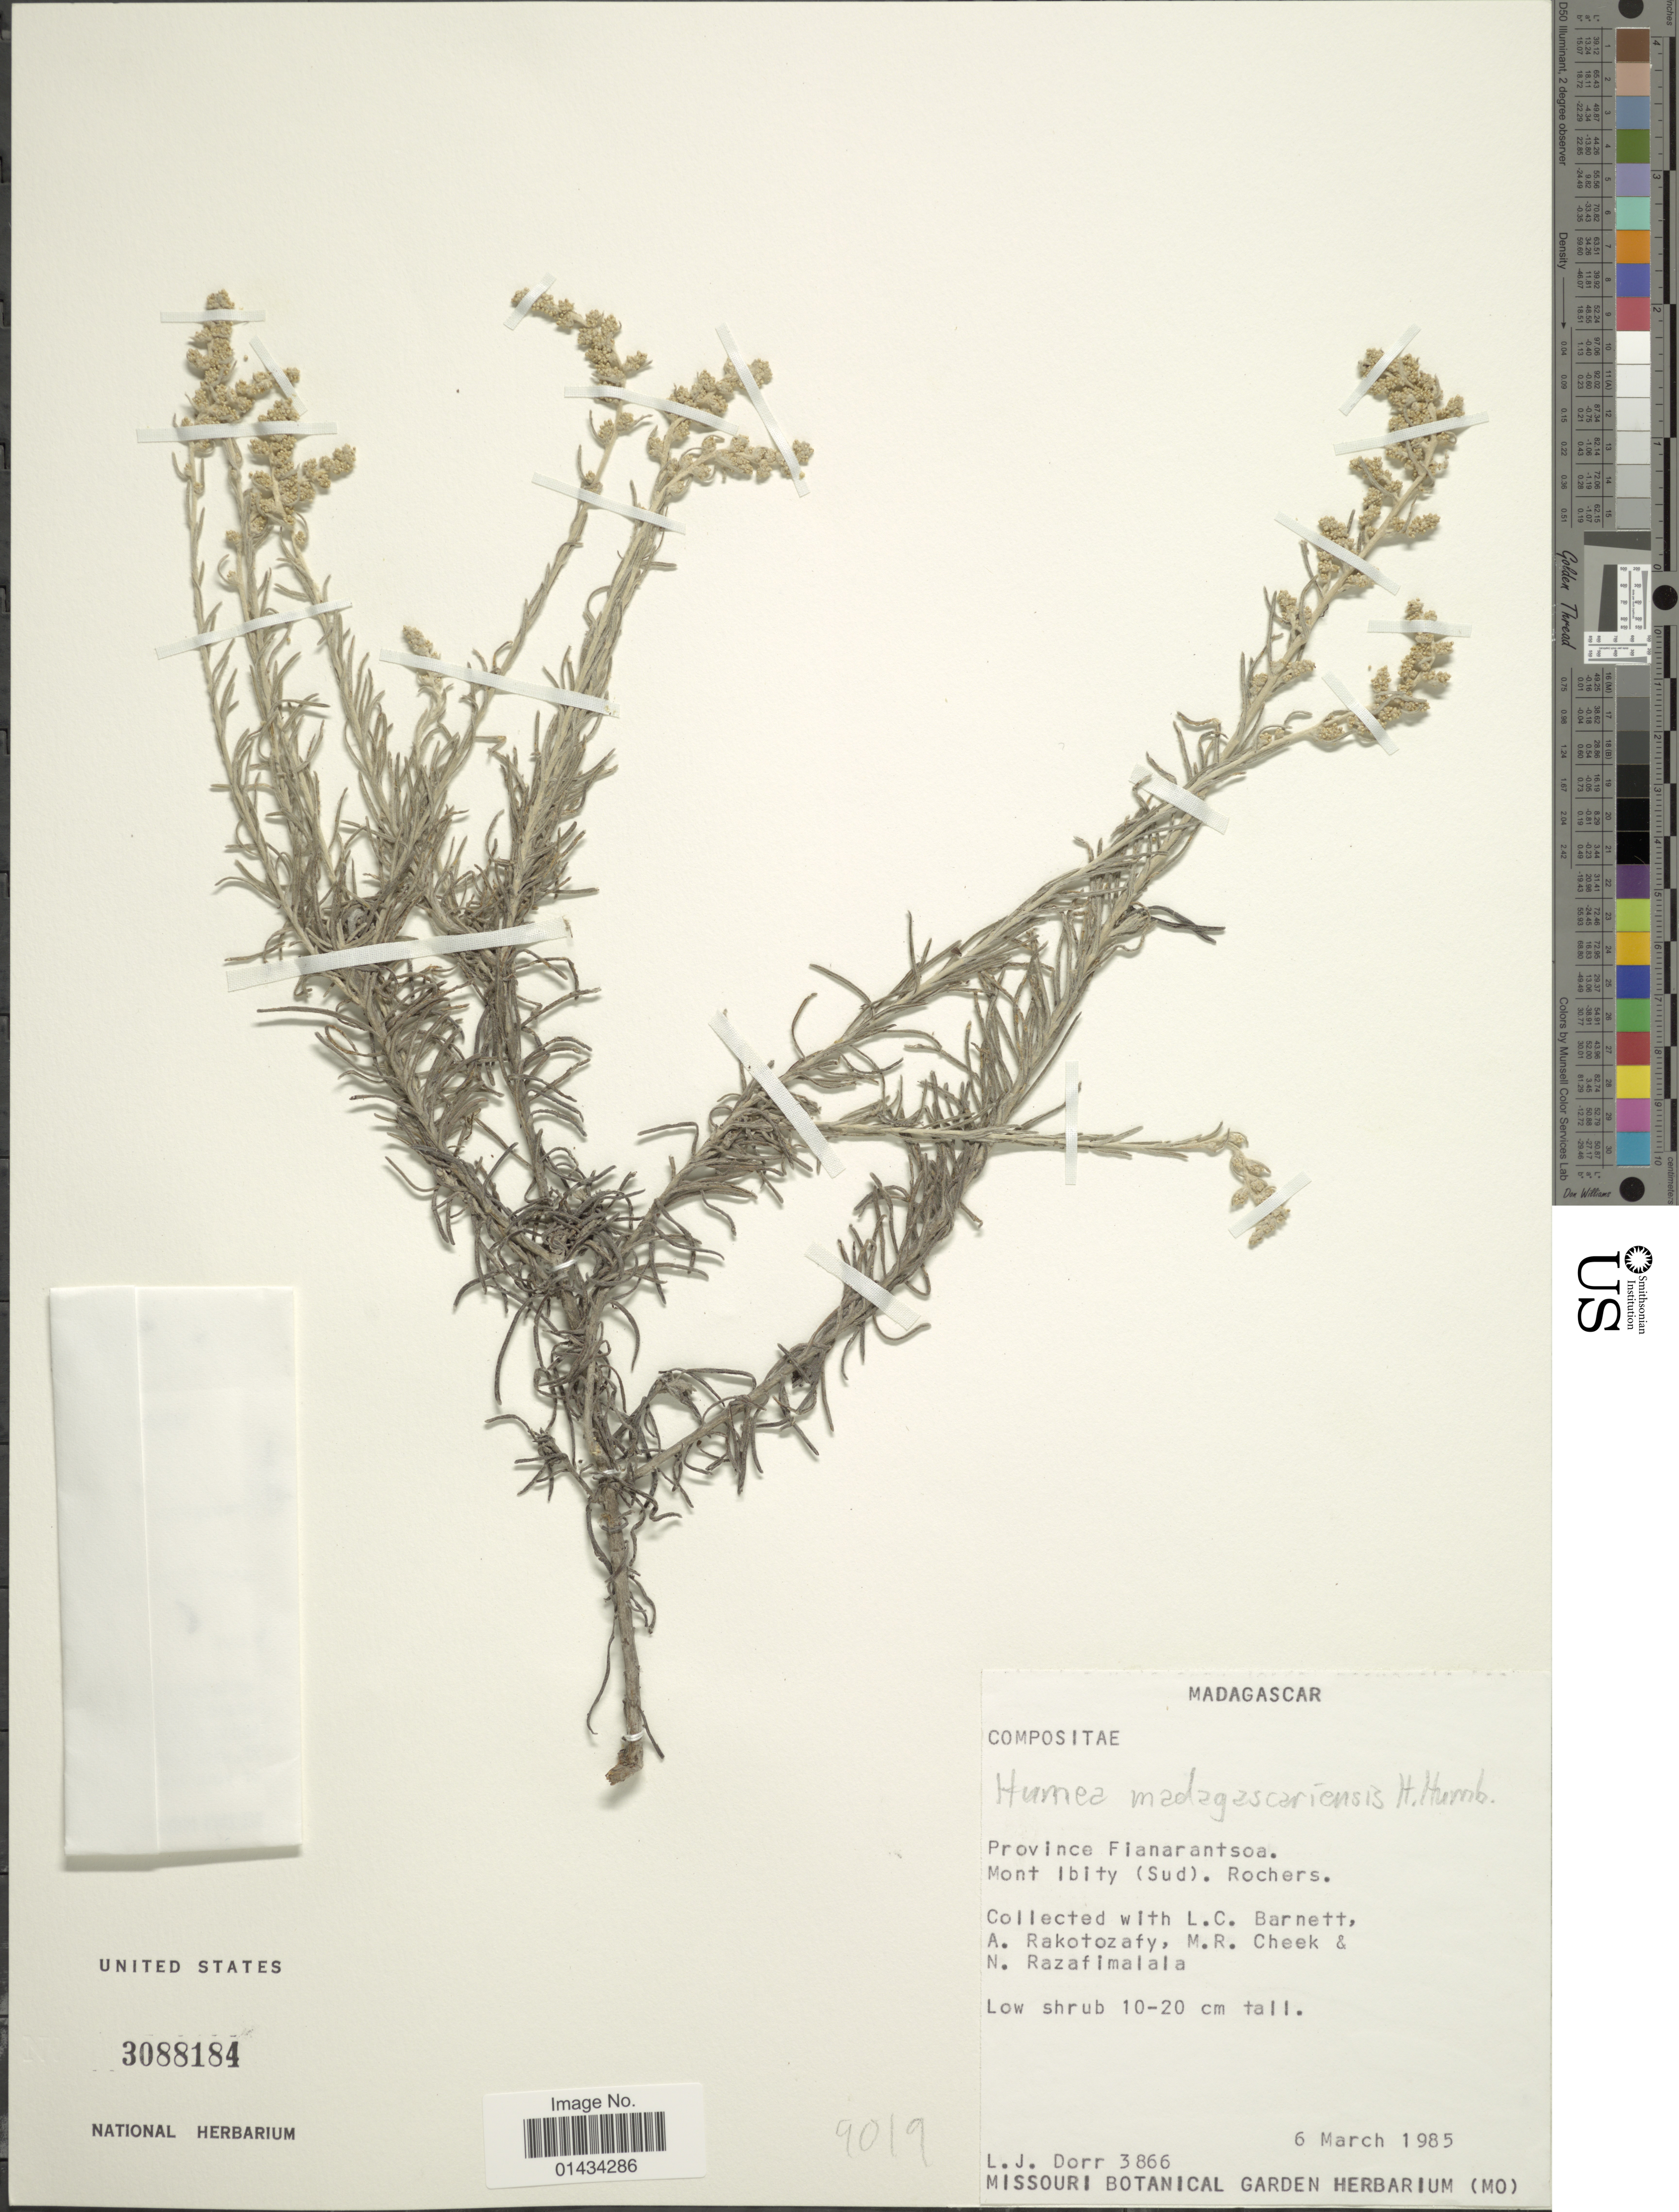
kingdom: Plantae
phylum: Tracheophyta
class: Magnoliopsida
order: Asterales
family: Asteraceae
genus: Humea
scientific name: Humea madagascariensis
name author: Humbert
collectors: L. J. Dorr, L. C. Barnett, A. Rakotozafy, M. Cheek & N. Razafimalala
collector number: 3866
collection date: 1985-03-06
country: Madagascar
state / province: Vakinankaratra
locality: Mont Ibity (Sud.) Rochers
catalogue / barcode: US 3088184